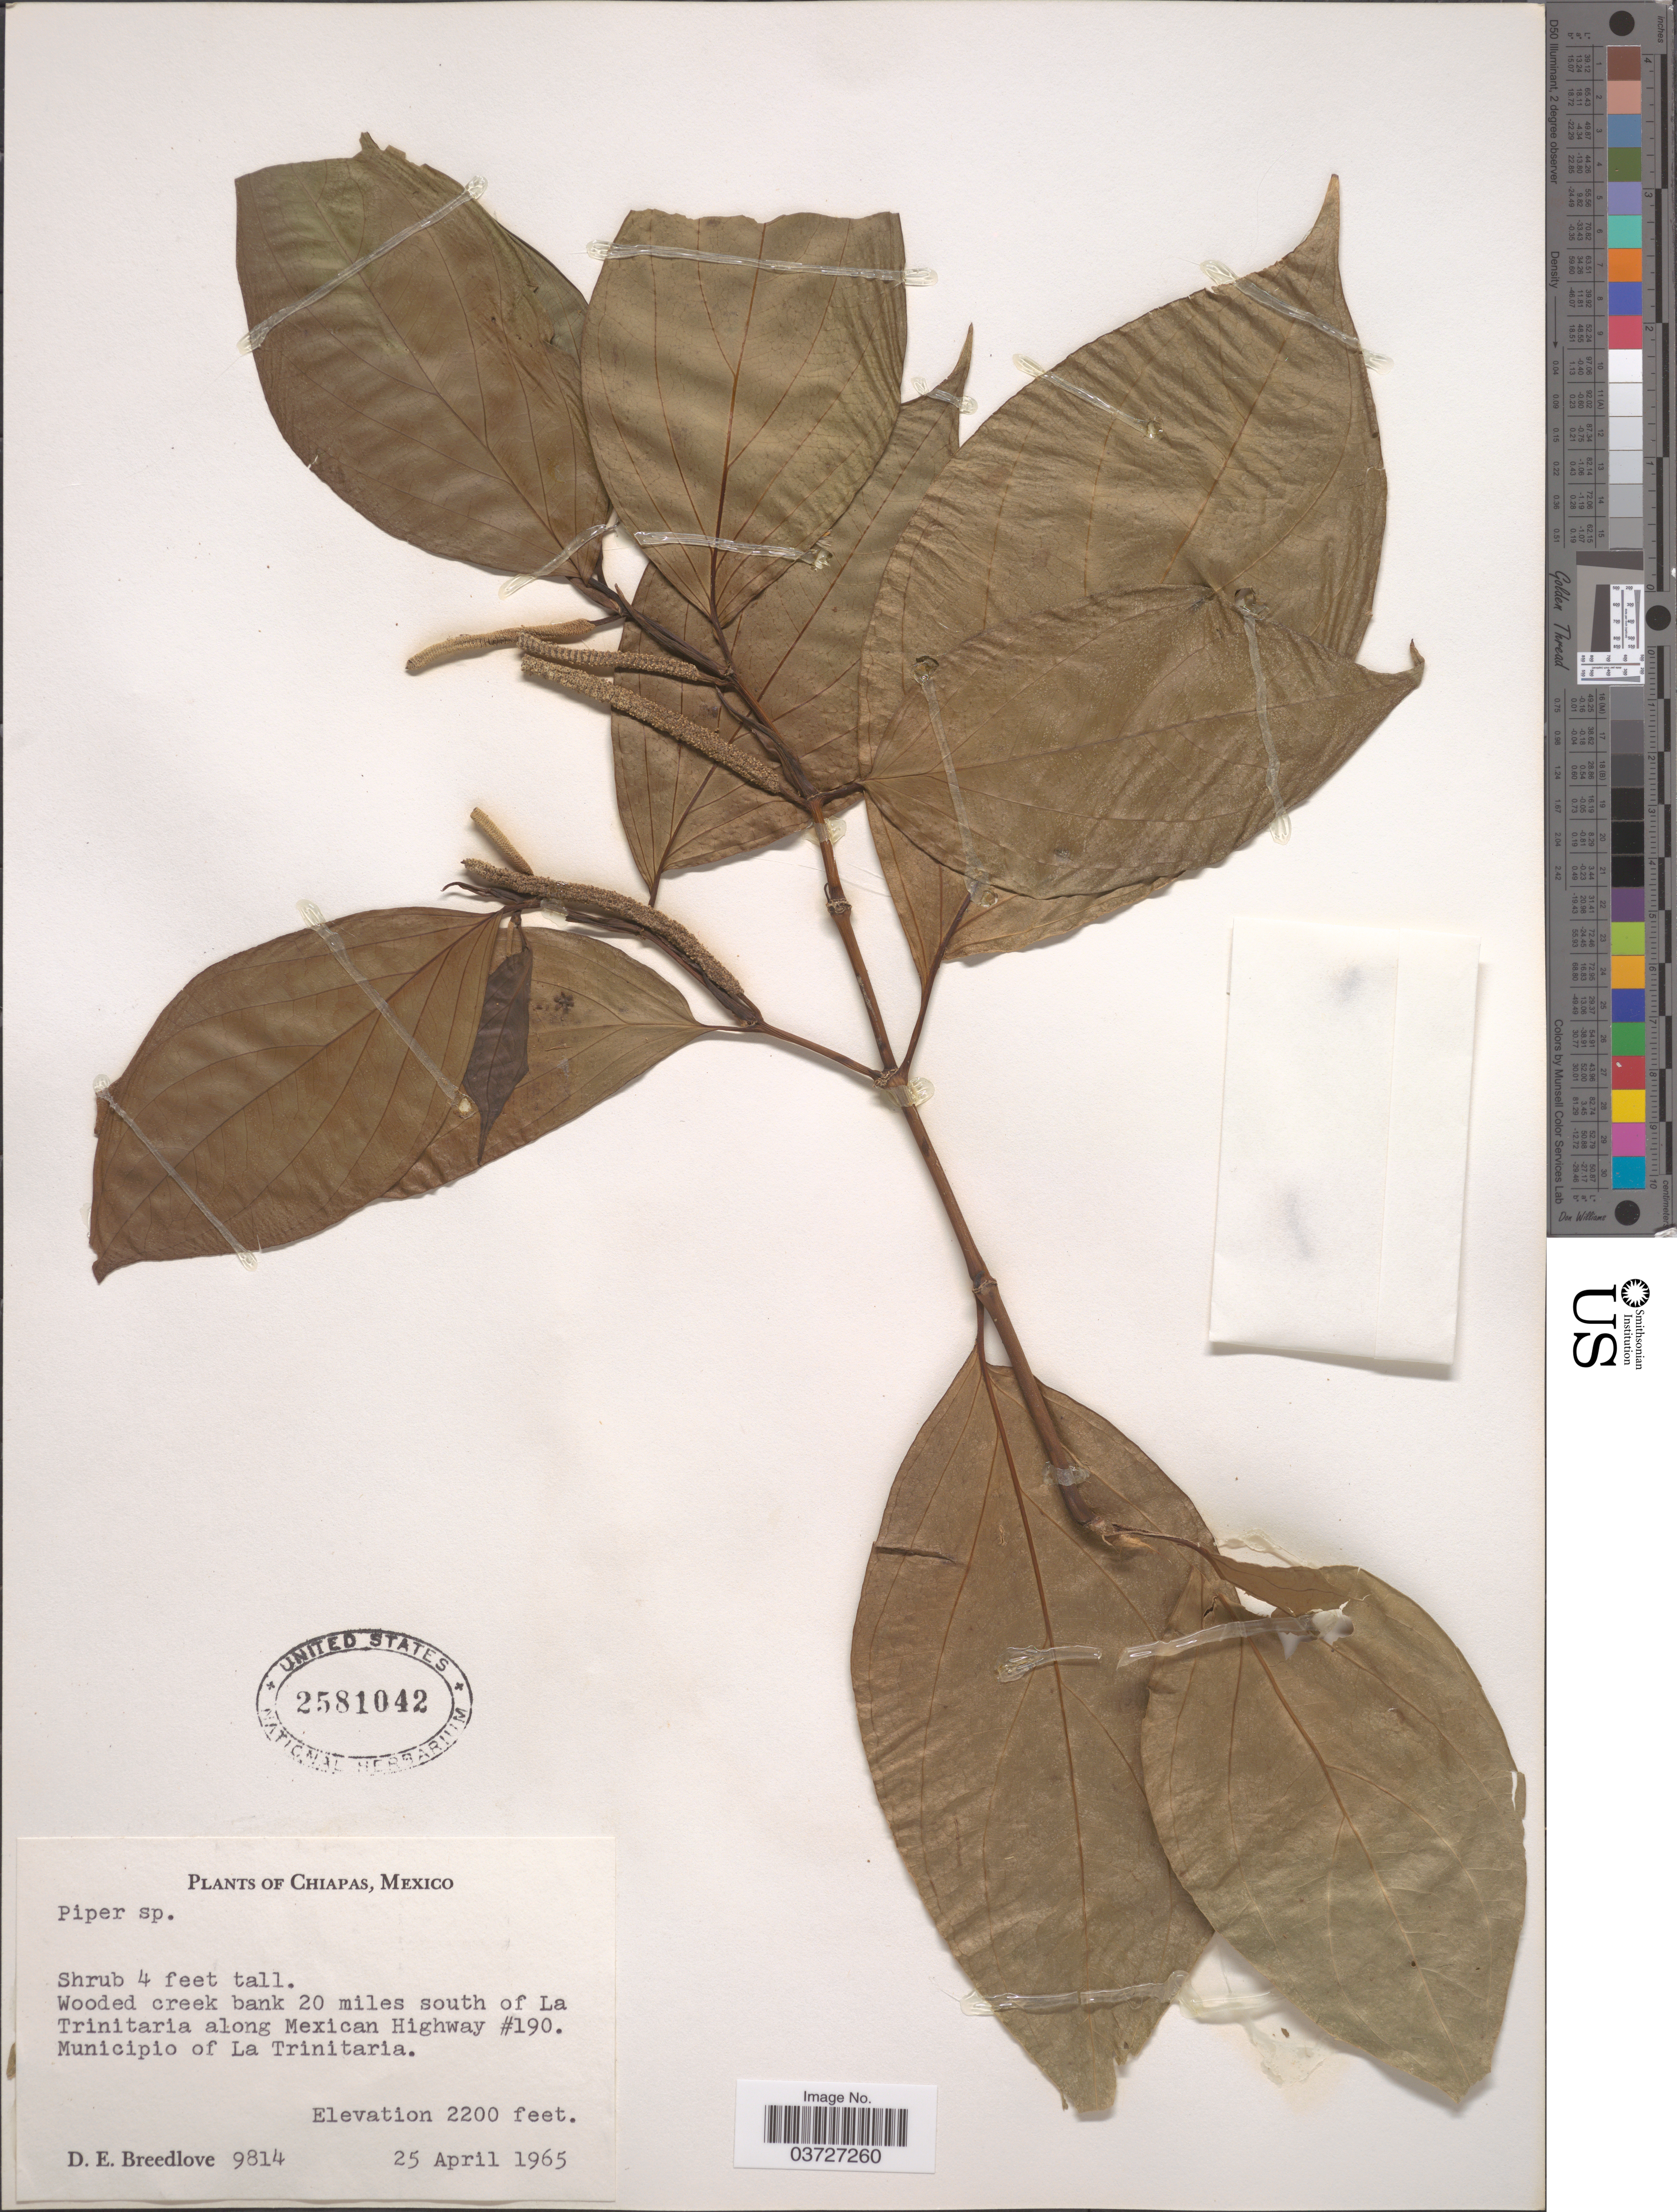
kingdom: Plantae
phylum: Tracheophyta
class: Magnoliopsida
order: Piperales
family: Piperaceae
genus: Piper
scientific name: Piper sp.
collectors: D. E. Breedlove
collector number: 9814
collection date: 1965-04-25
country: Mexico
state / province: Chiapas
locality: Wooded creek bank 20 miles south of La Trinitaria along Mexican Highway #190. Municipio of La Trinitaria.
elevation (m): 671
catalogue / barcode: US 2581042